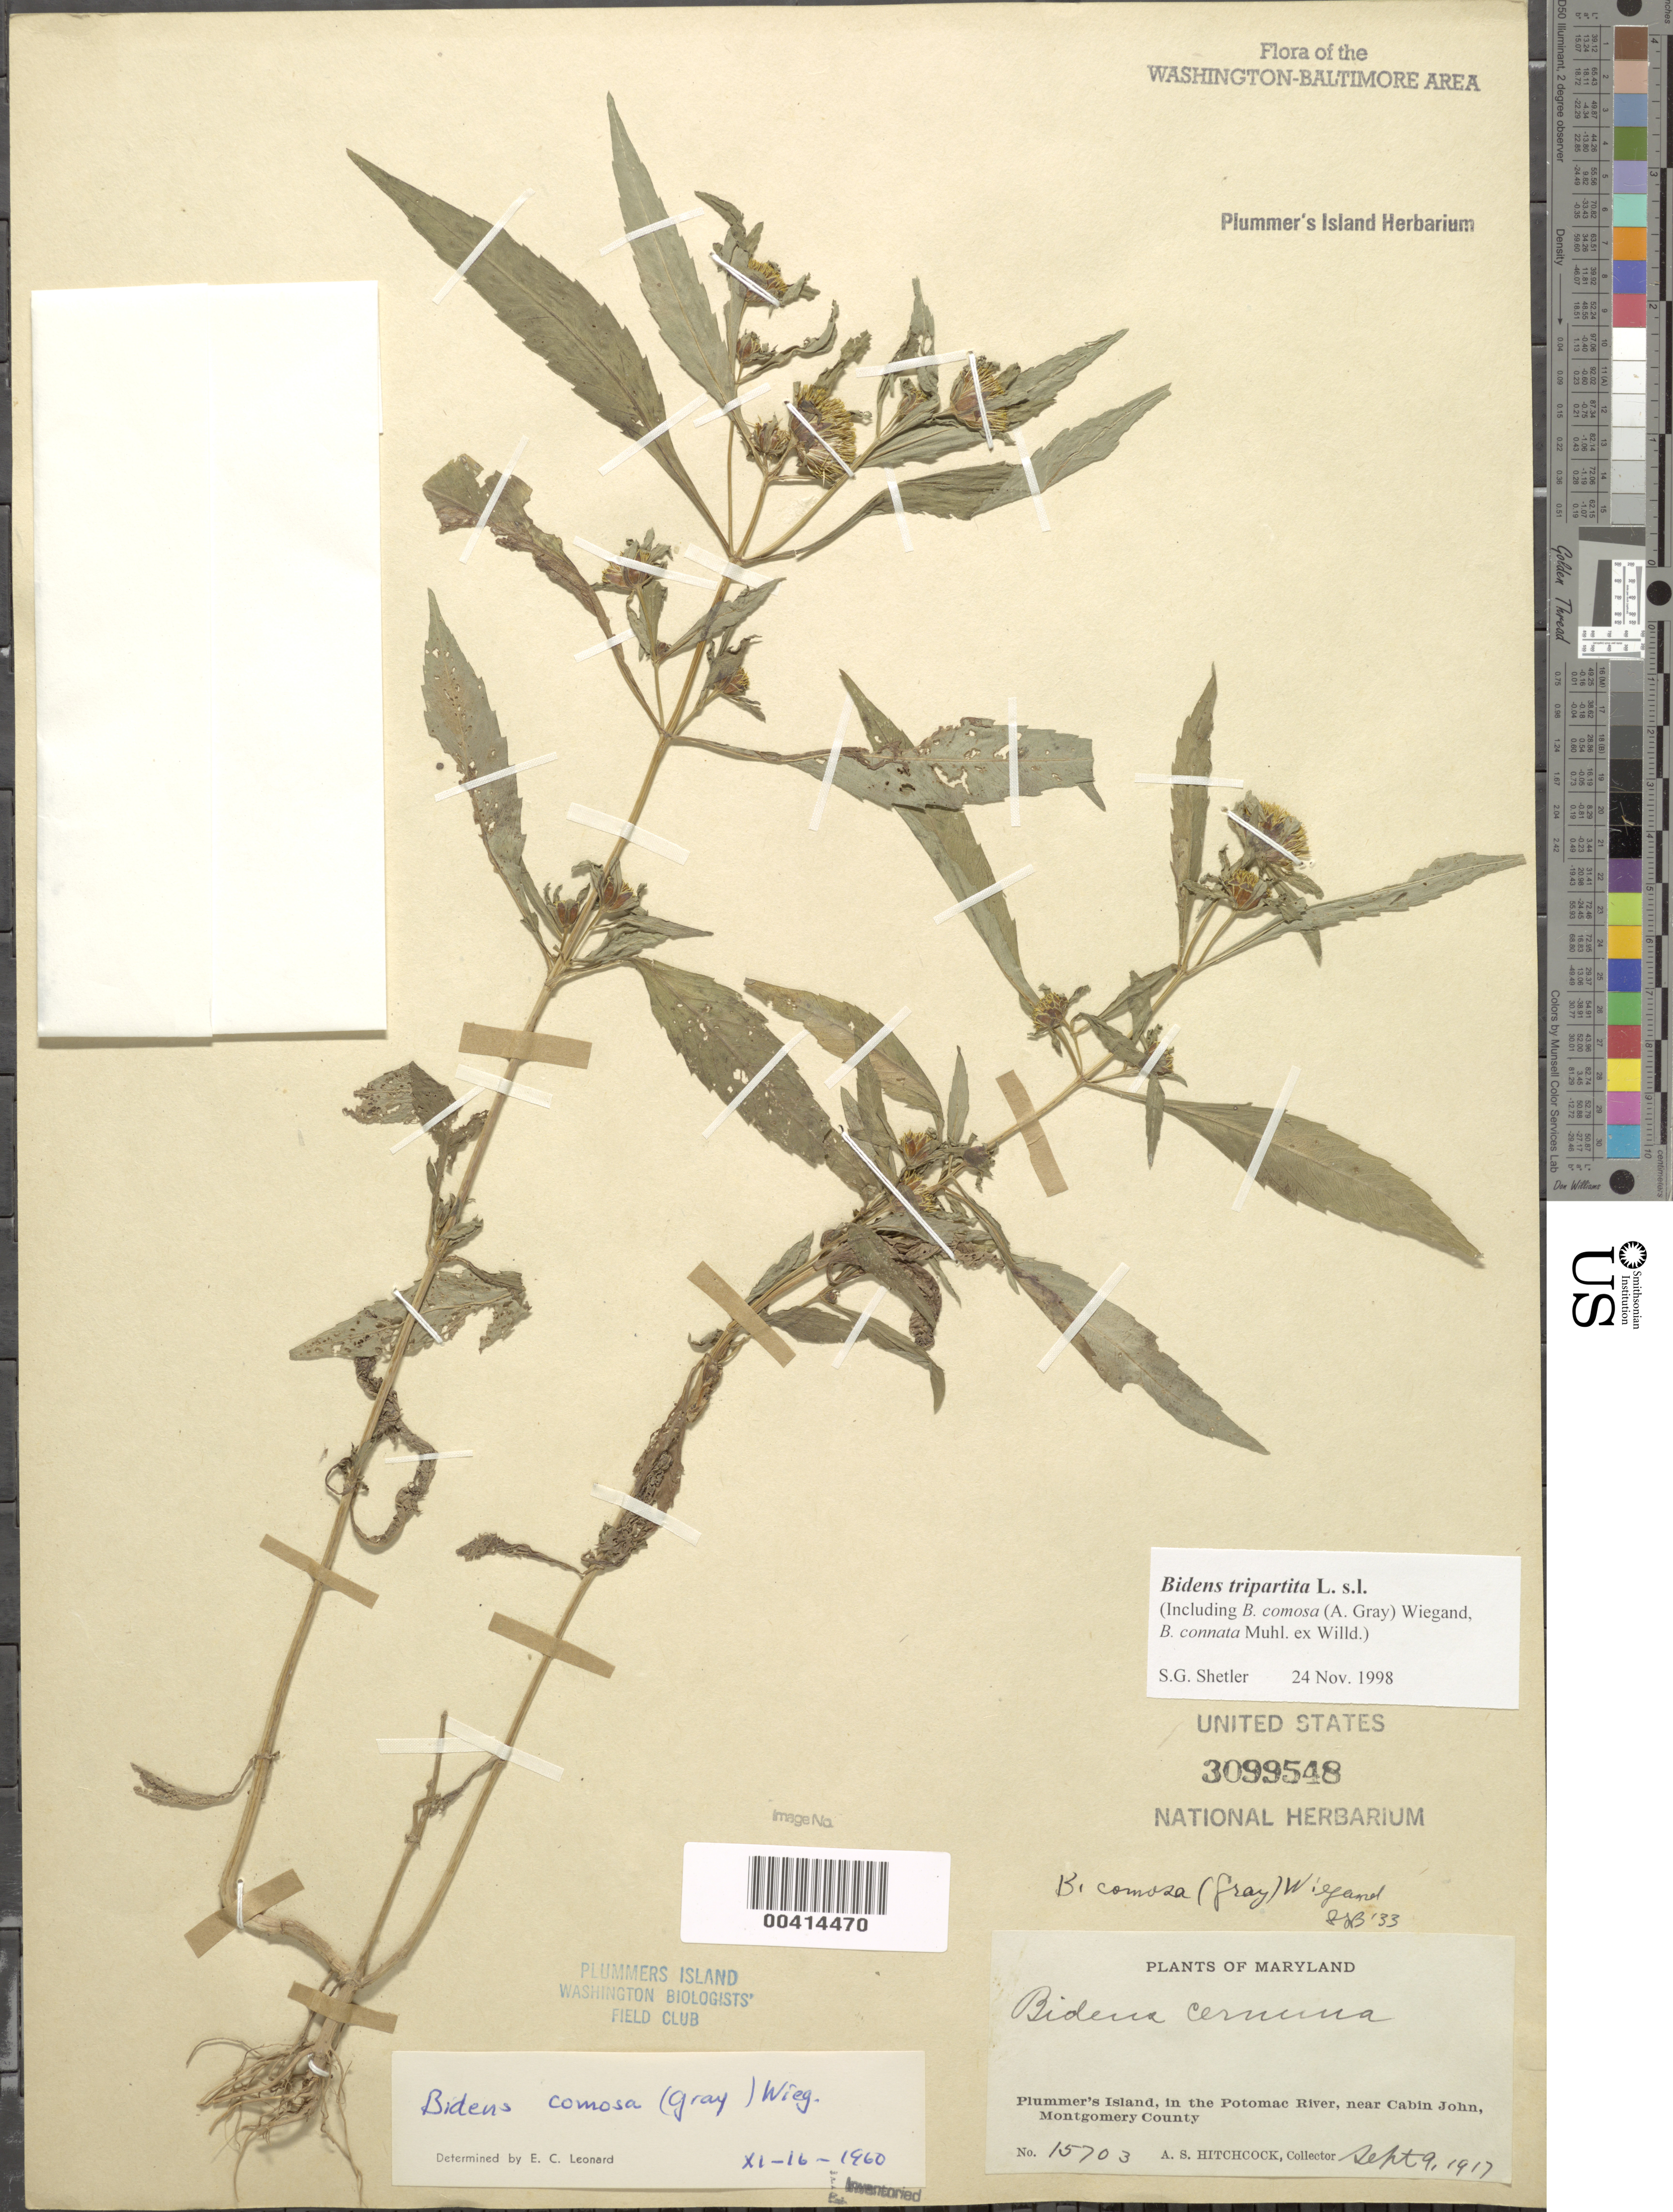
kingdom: Plantae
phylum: Tracheophyta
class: Magnoliopsida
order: Asterales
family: Asteraceae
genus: Bidens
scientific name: Bidens tripartita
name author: L.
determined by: Shetler, Stanwyn G., (US), NMNH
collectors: E. P. Killip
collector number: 31944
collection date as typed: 05 Sep 1936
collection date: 1936-09-05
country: United States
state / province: Maryland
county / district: Montgomery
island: Plummers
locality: Plummer's Island; "barrens" C. & O. Canal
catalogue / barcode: US 3099548